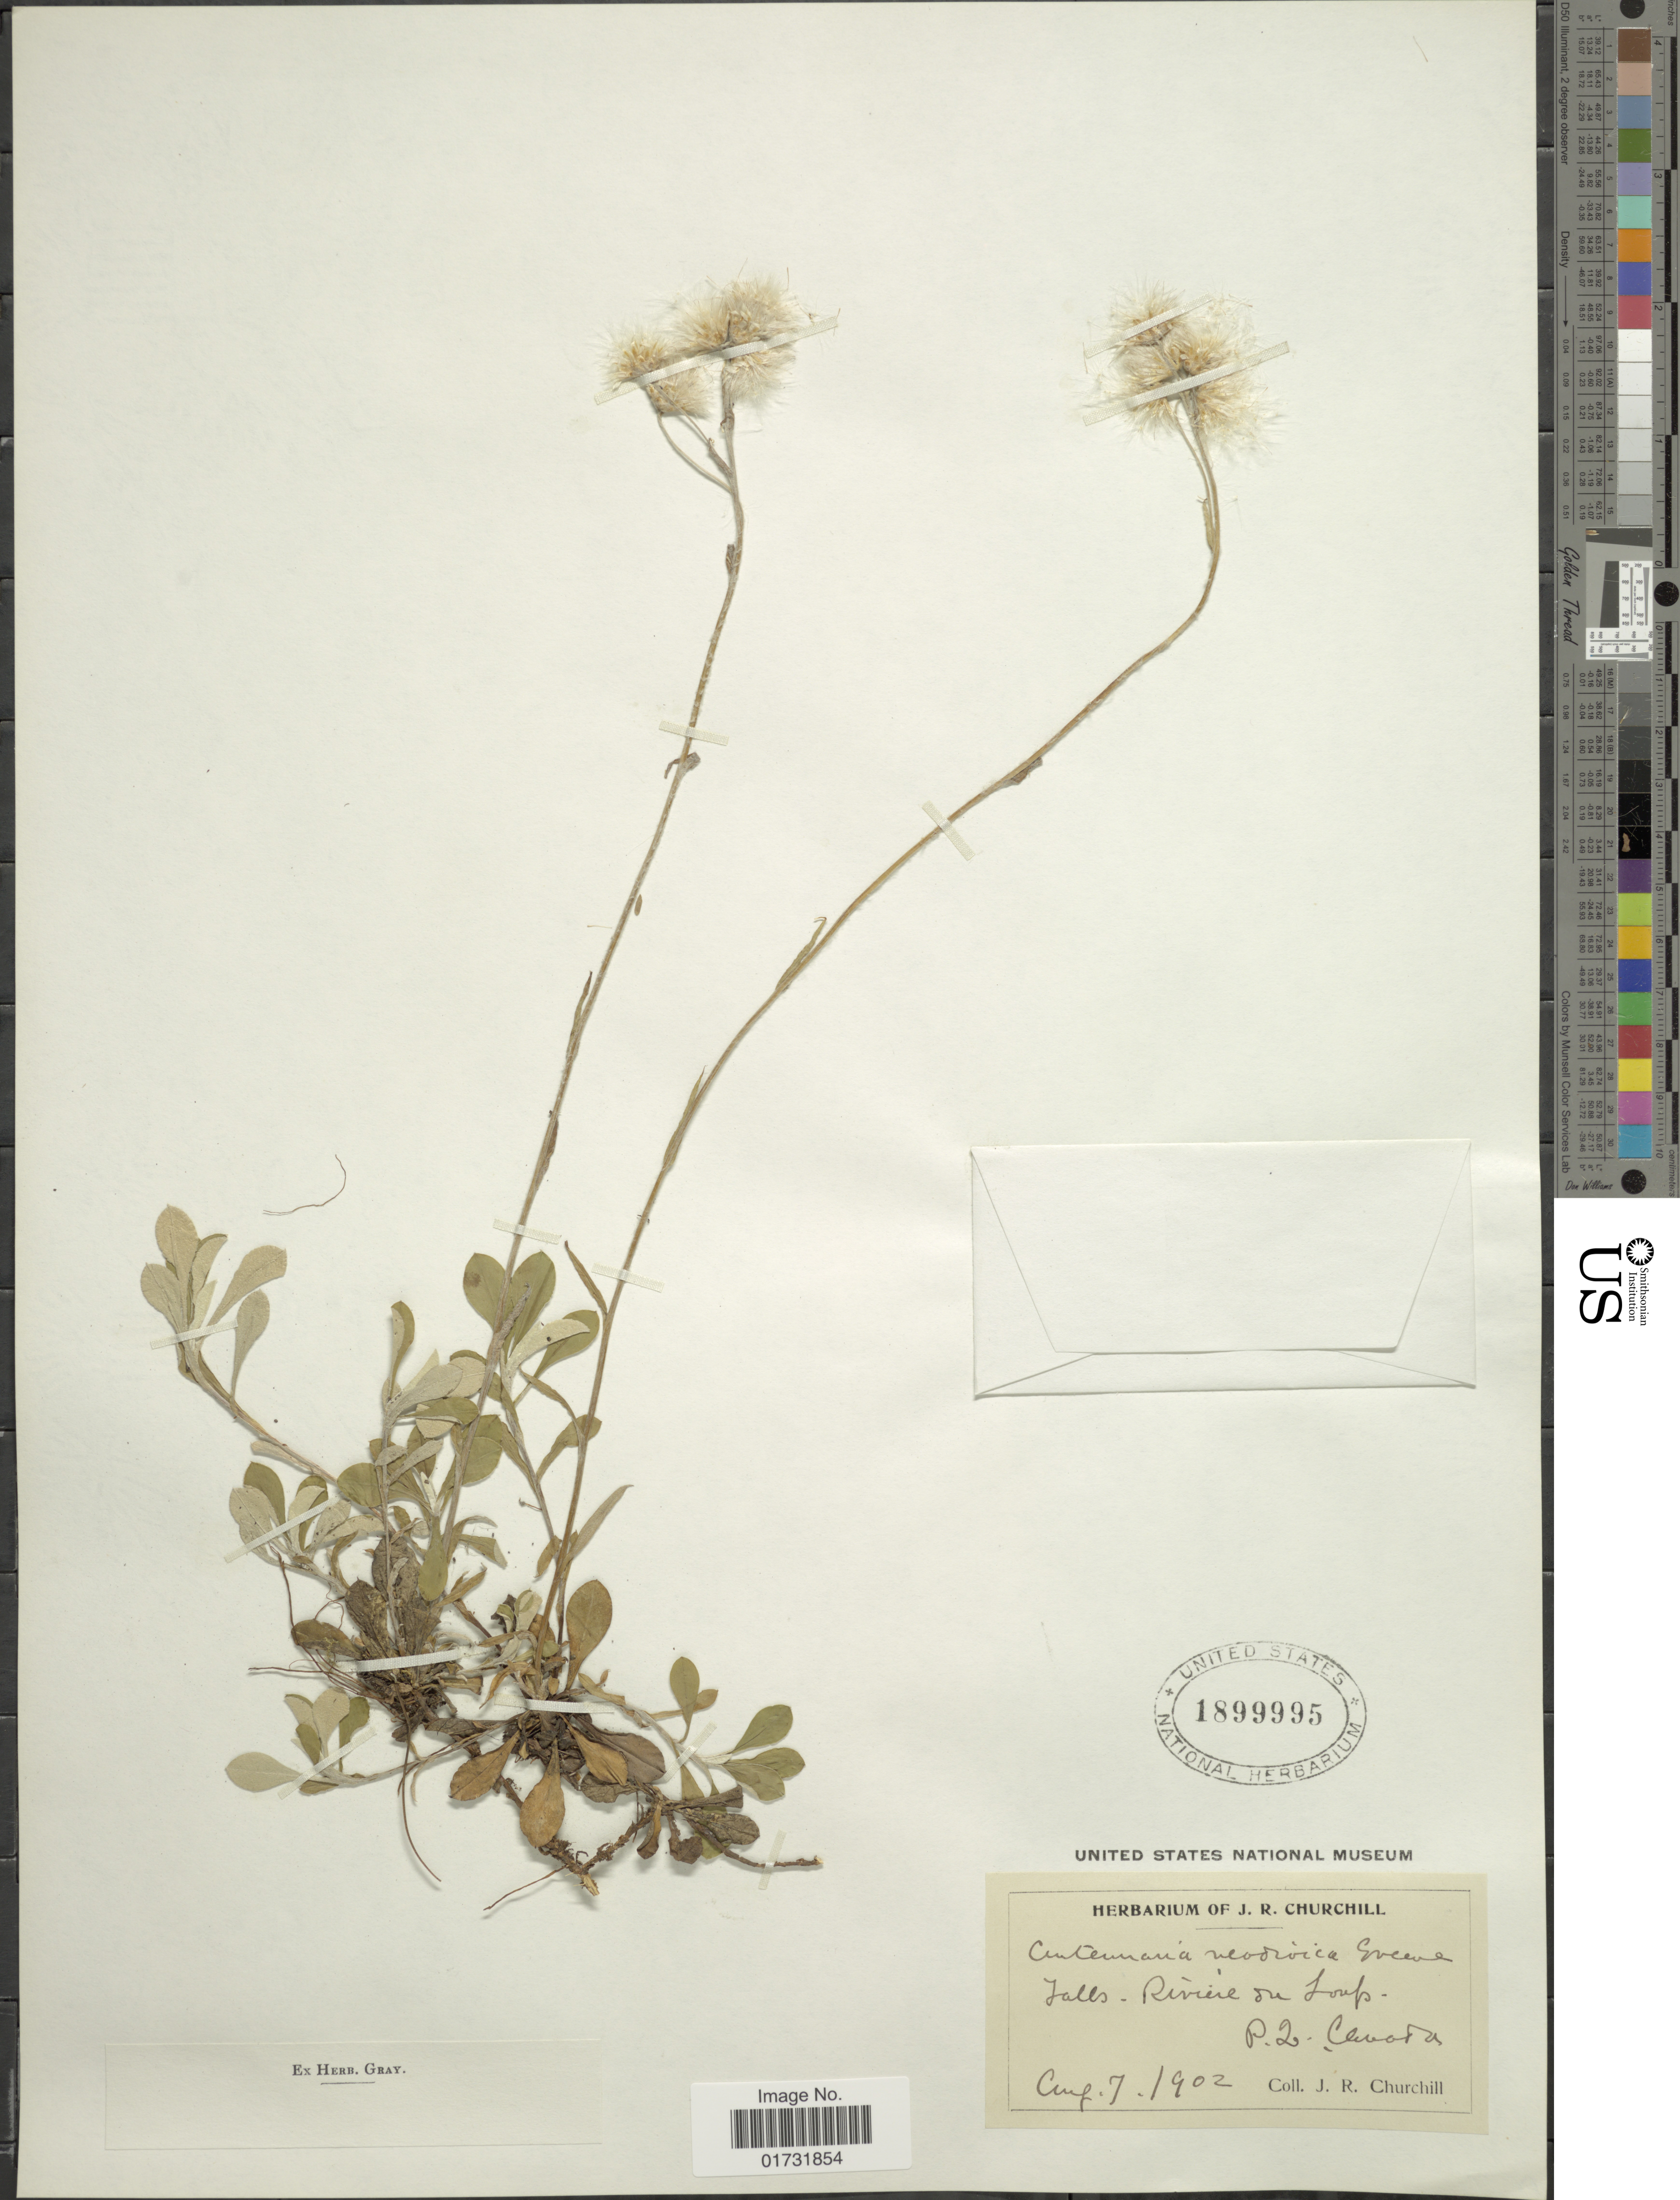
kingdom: Plantae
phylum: Tracheophyta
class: Magnoliopsida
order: Asterales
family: Asteraceae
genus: Antennaria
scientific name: Antennaria neodioica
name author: Greene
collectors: J. Churchill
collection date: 1902-08-07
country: Canada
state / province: Quebec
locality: Falls. Riviere du Loup. P.Q.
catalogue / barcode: US 1899995